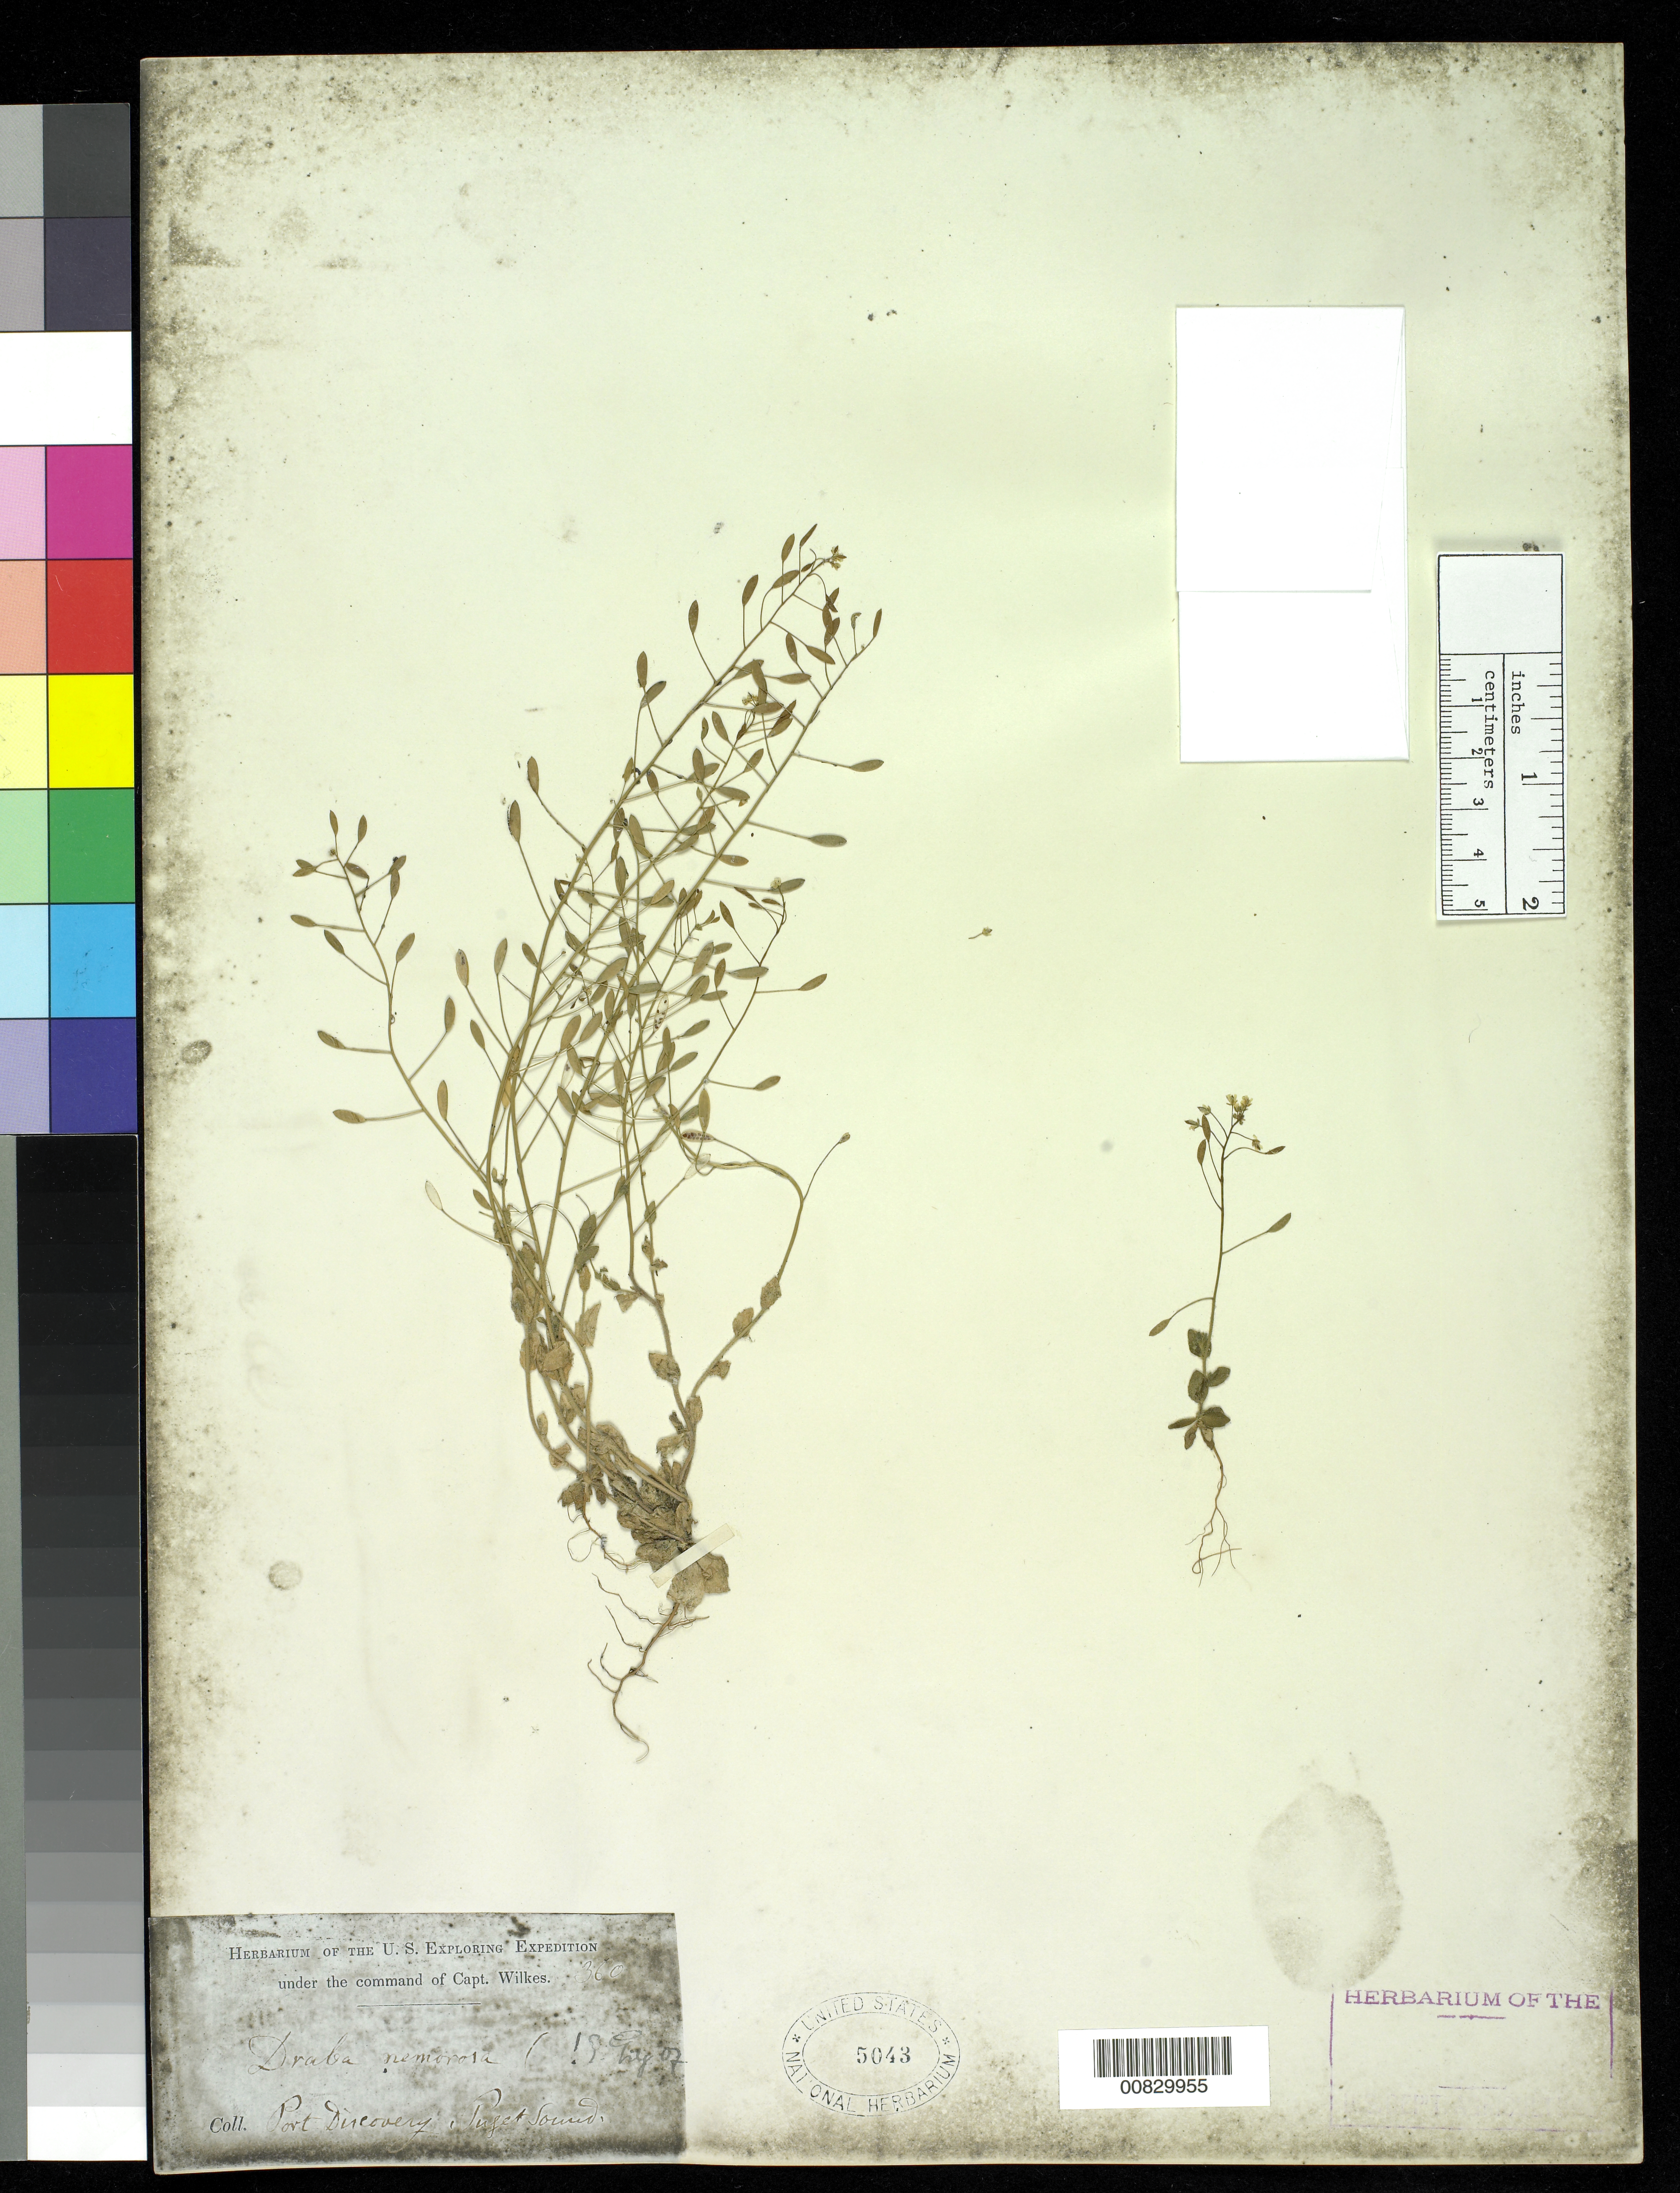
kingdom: Plantae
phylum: Tracheophyta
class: Magnoliopsida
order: Brassicales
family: Brassicaceae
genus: Draba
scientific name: Draba nemorosa var. hebecarpa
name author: Lindblom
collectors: Wilkes Explor. Exped.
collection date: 1838/1842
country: United States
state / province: Washington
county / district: King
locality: Port Discovery, Puget Sound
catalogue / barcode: US 5043